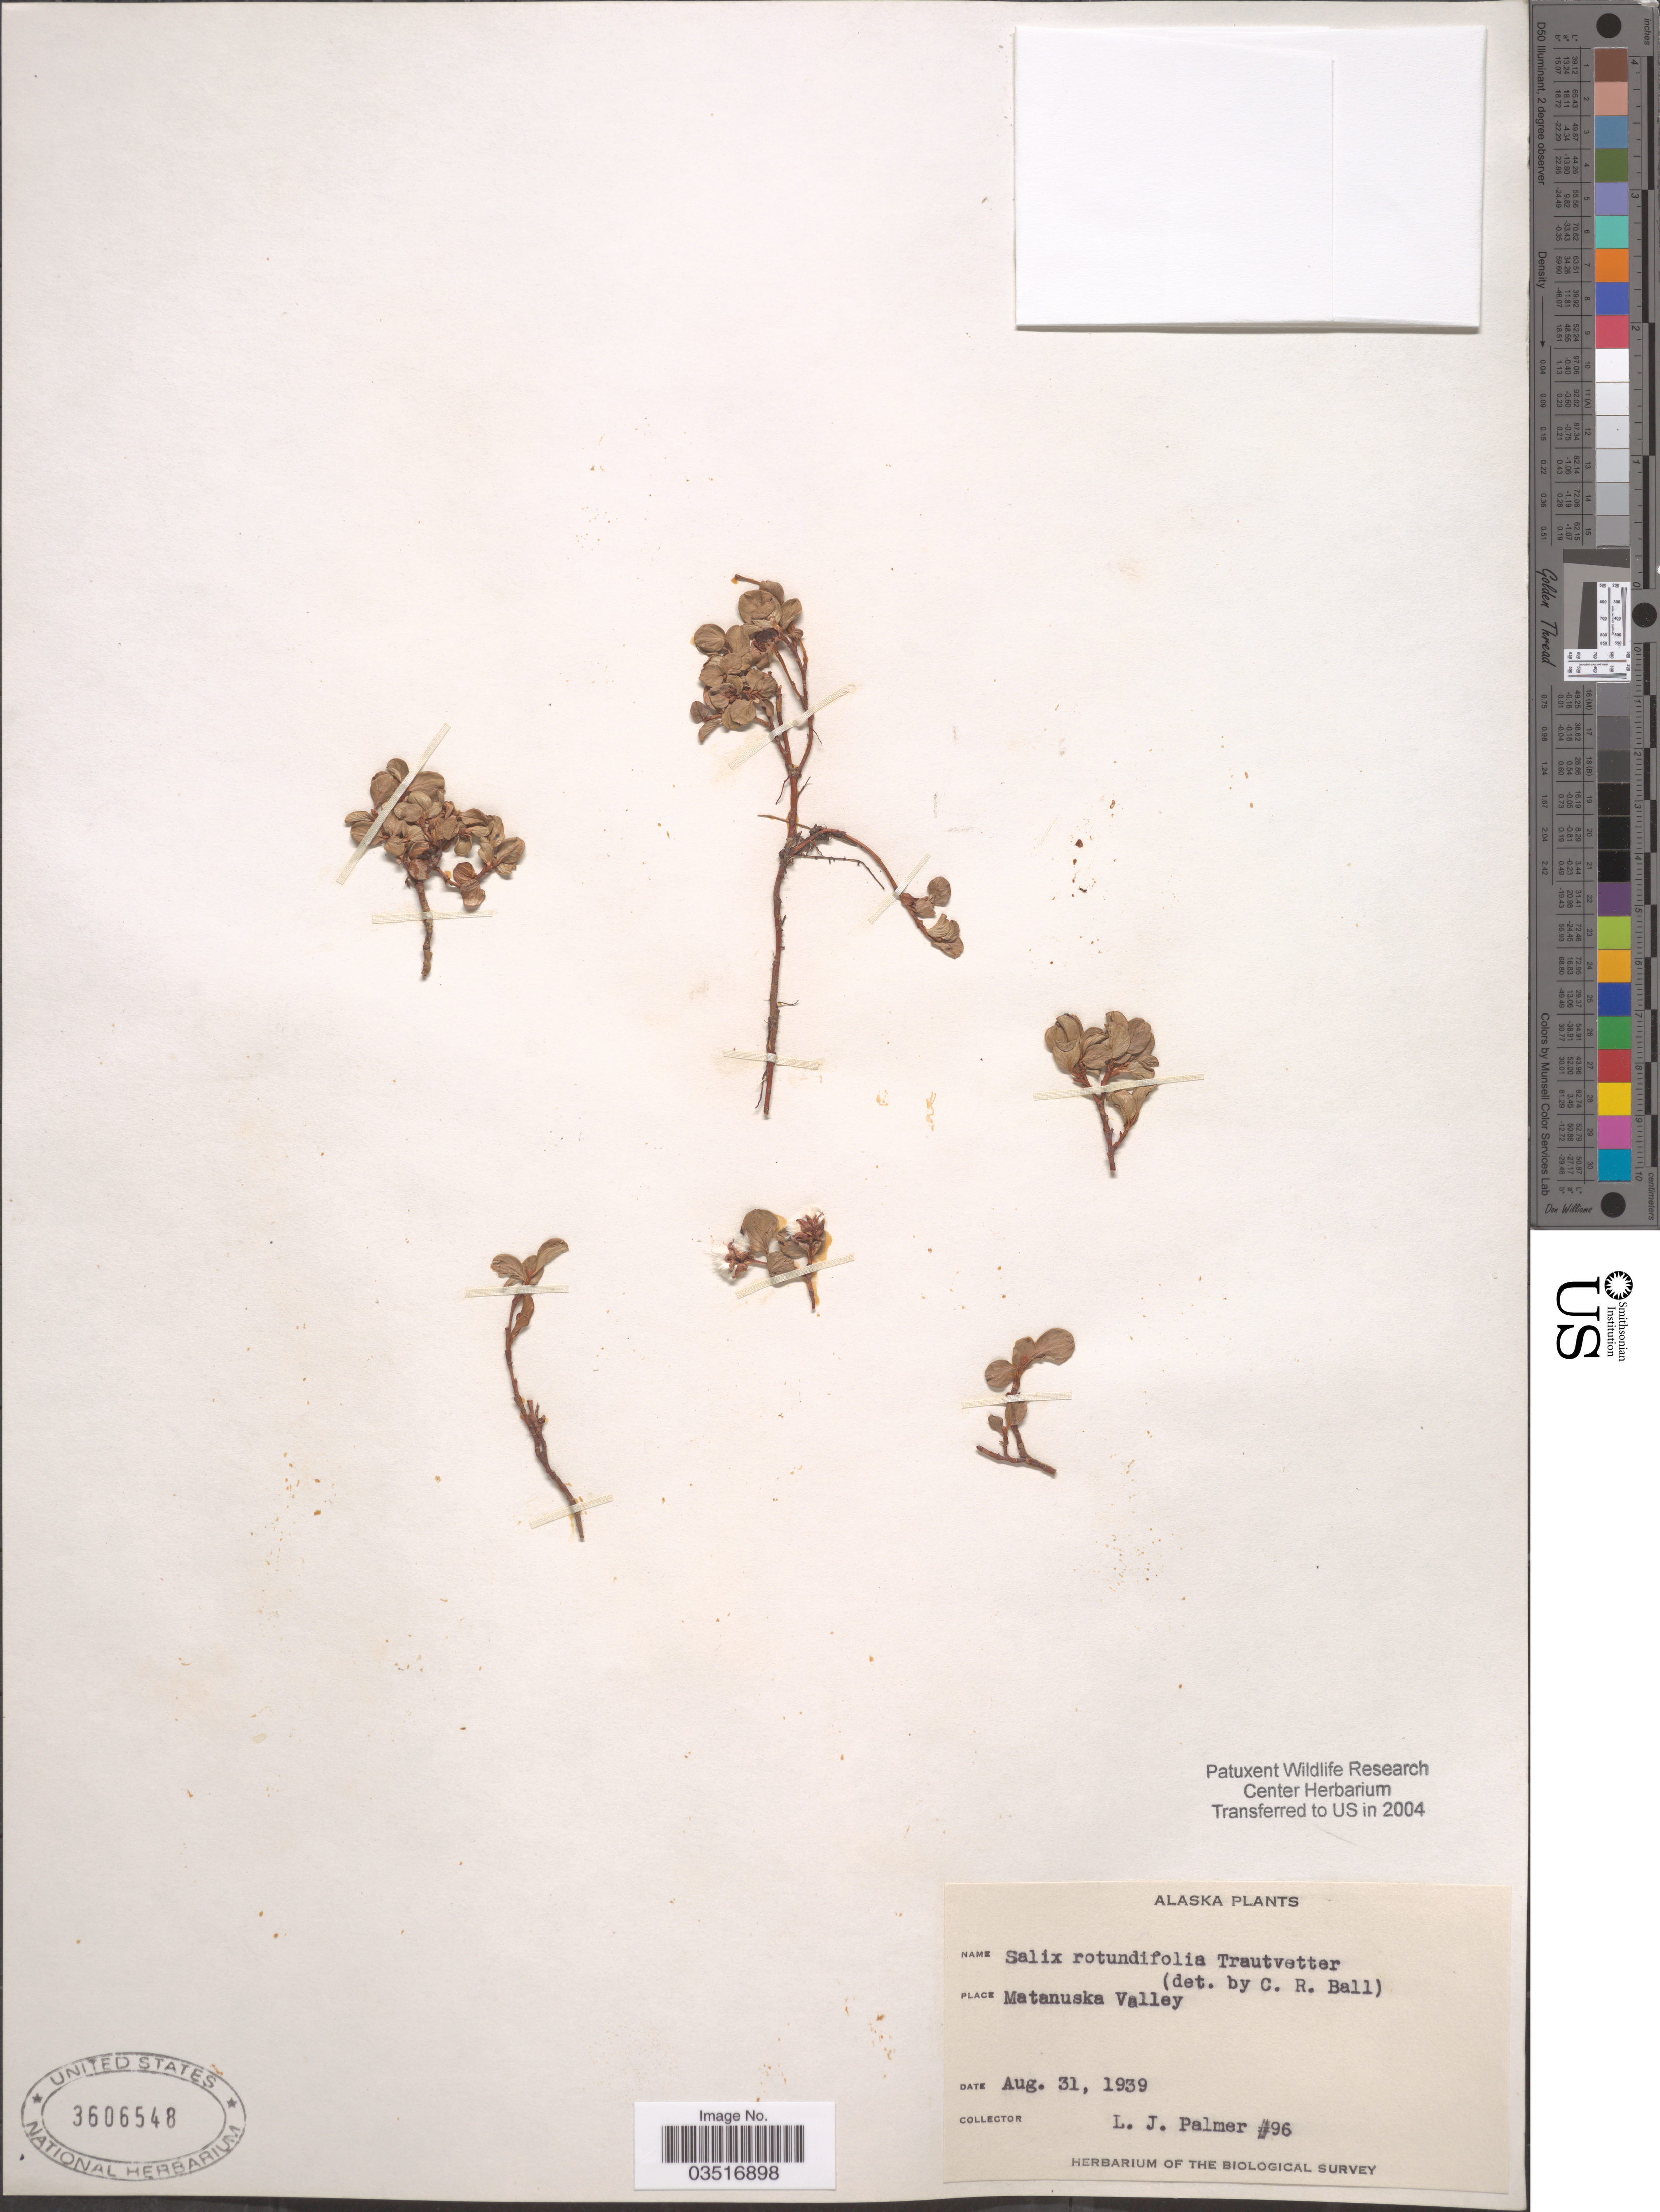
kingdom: Plantae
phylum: Tracheophyta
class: Magnoliopsida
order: Malpighiales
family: Salicaceae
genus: Salix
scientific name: Salix rotundifolia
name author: Trautv.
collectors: L. J. Palmer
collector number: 96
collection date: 1939-08-31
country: United States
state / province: Alaska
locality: Matanuska Valley.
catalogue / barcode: US 3606548